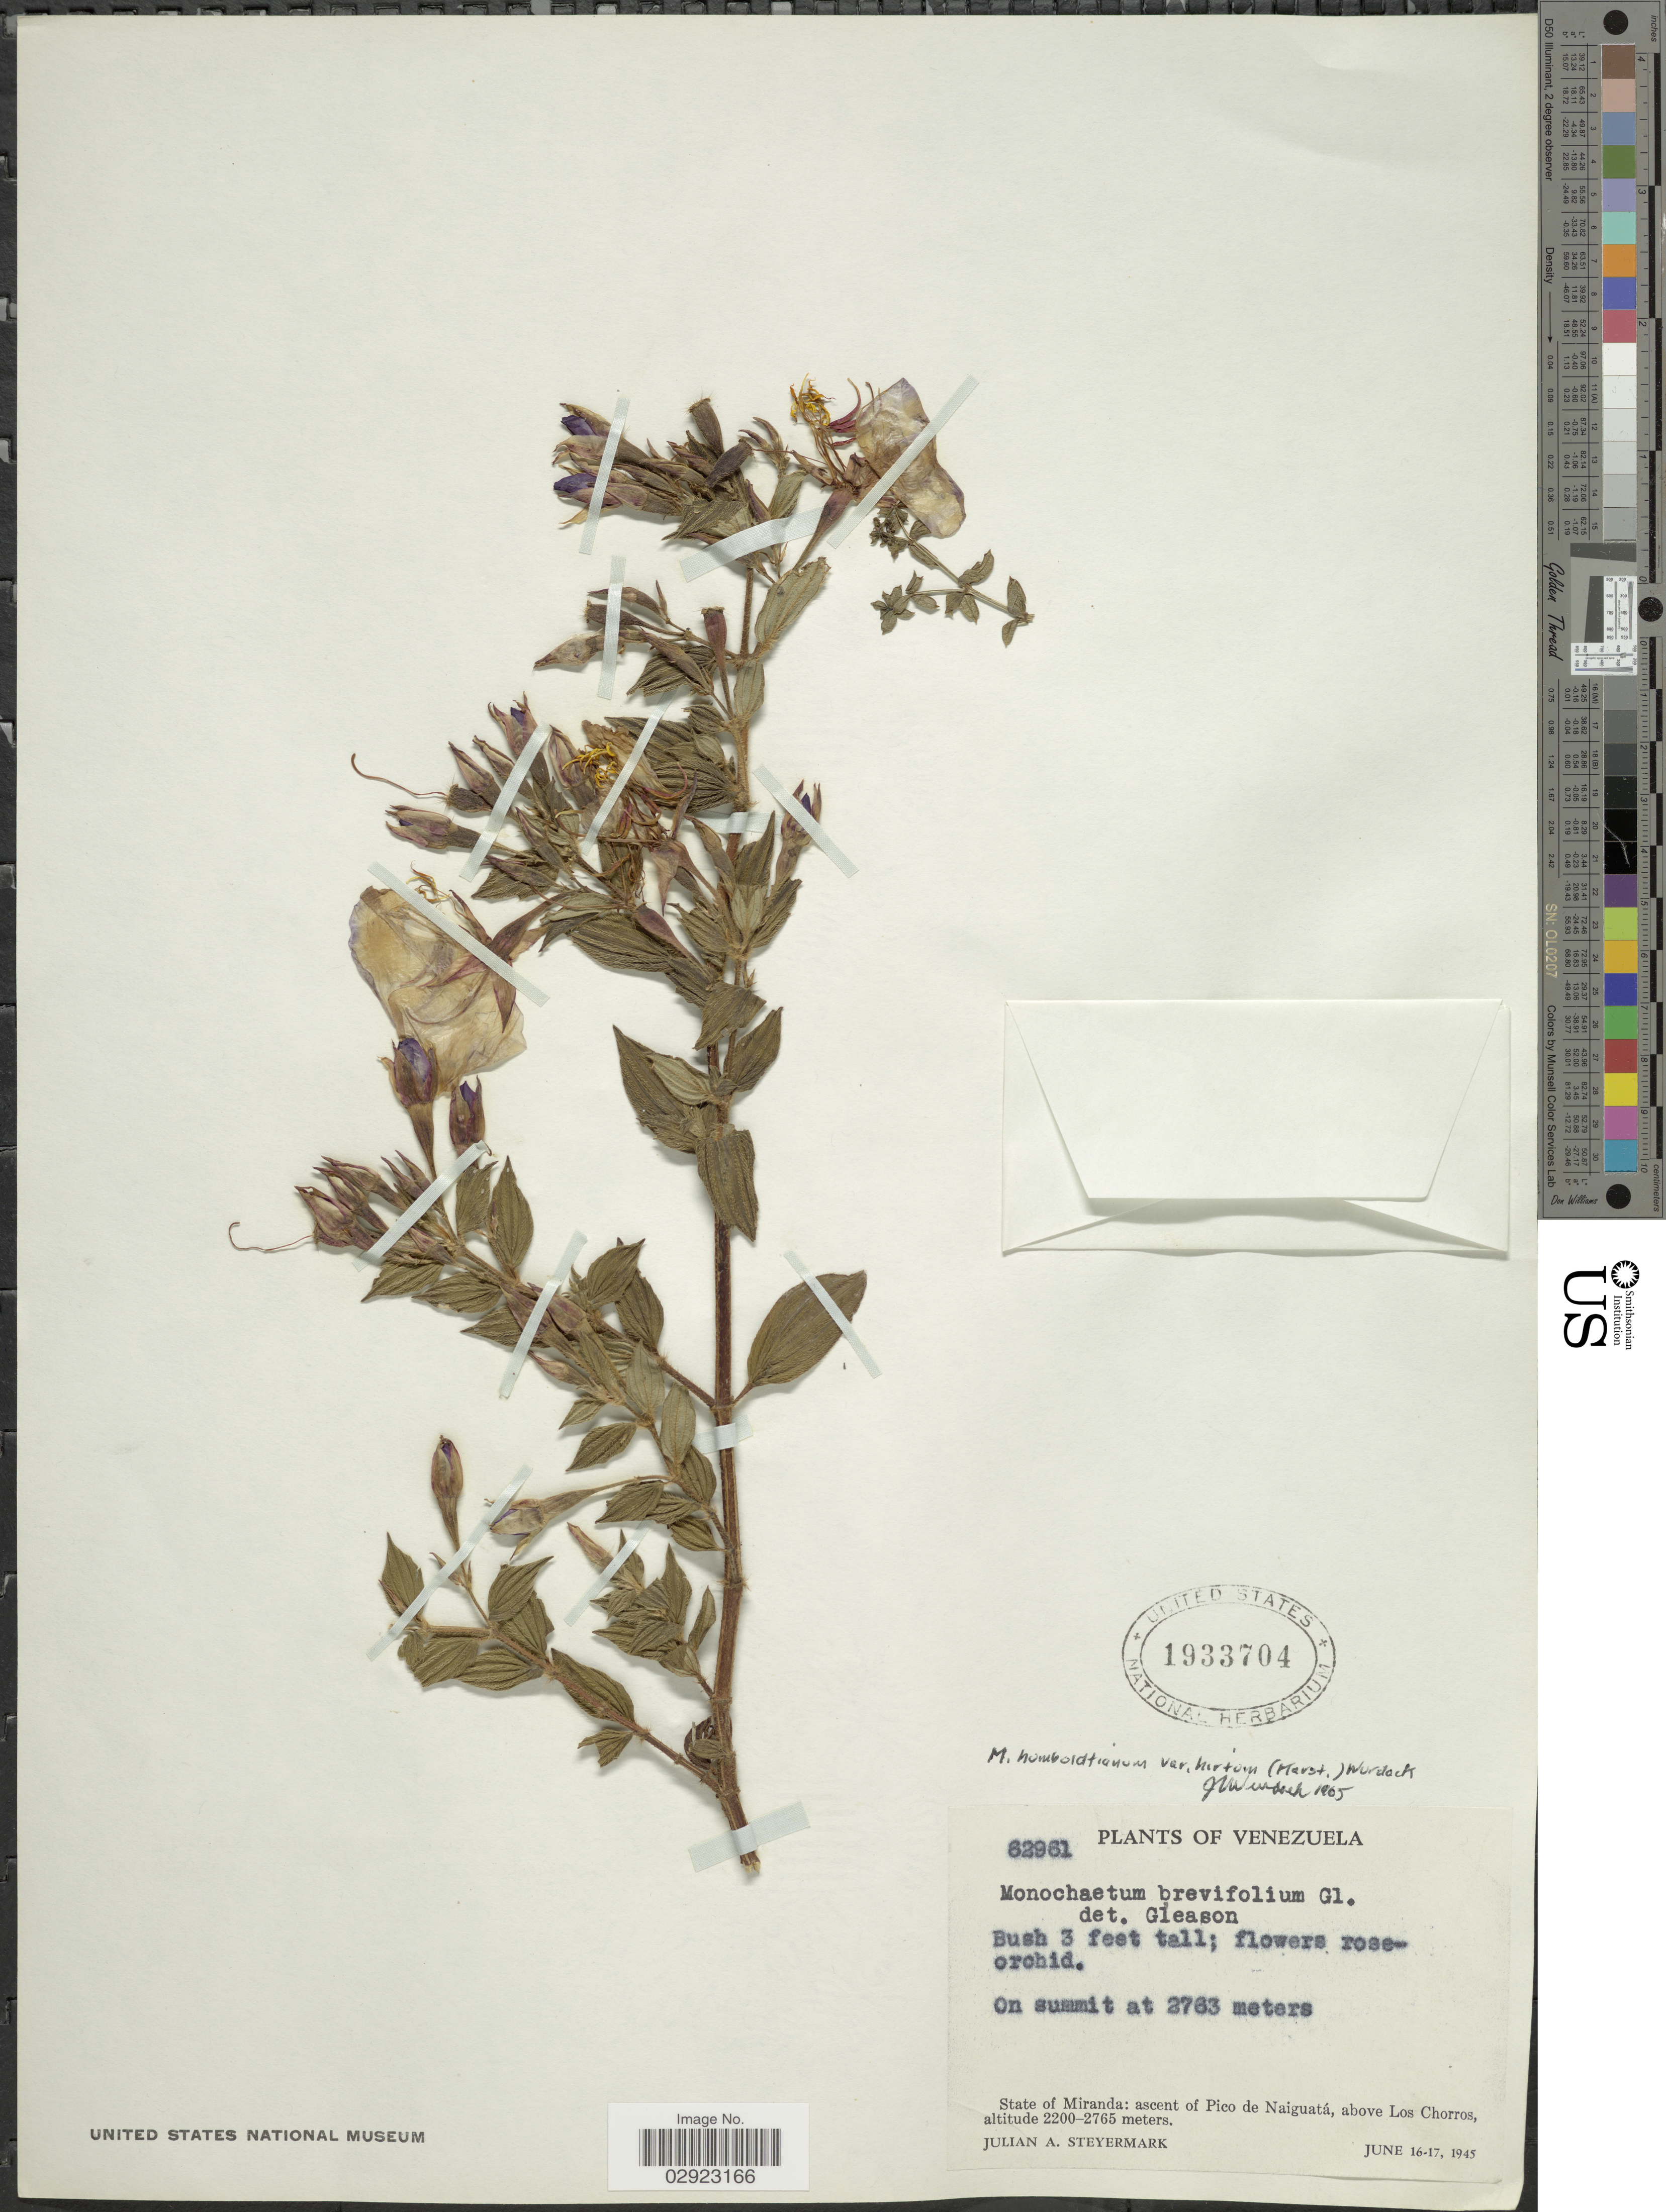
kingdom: Plantae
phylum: Tracheophyta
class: Magnoliopsida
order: Myrtales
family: Melastomataceae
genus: Monochaetum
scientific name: Monochaetum humboldtianum var. hirtum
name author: Wurdack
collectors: J. Steyermark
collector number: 62961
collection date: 1945-06-16/1945-06-17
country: Venezuela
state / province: Miranda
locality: On summit at 2763 meters. Ascent of Pico de Naiguatá, above Los Chorros.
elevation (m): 2200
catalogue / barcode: US 1933704